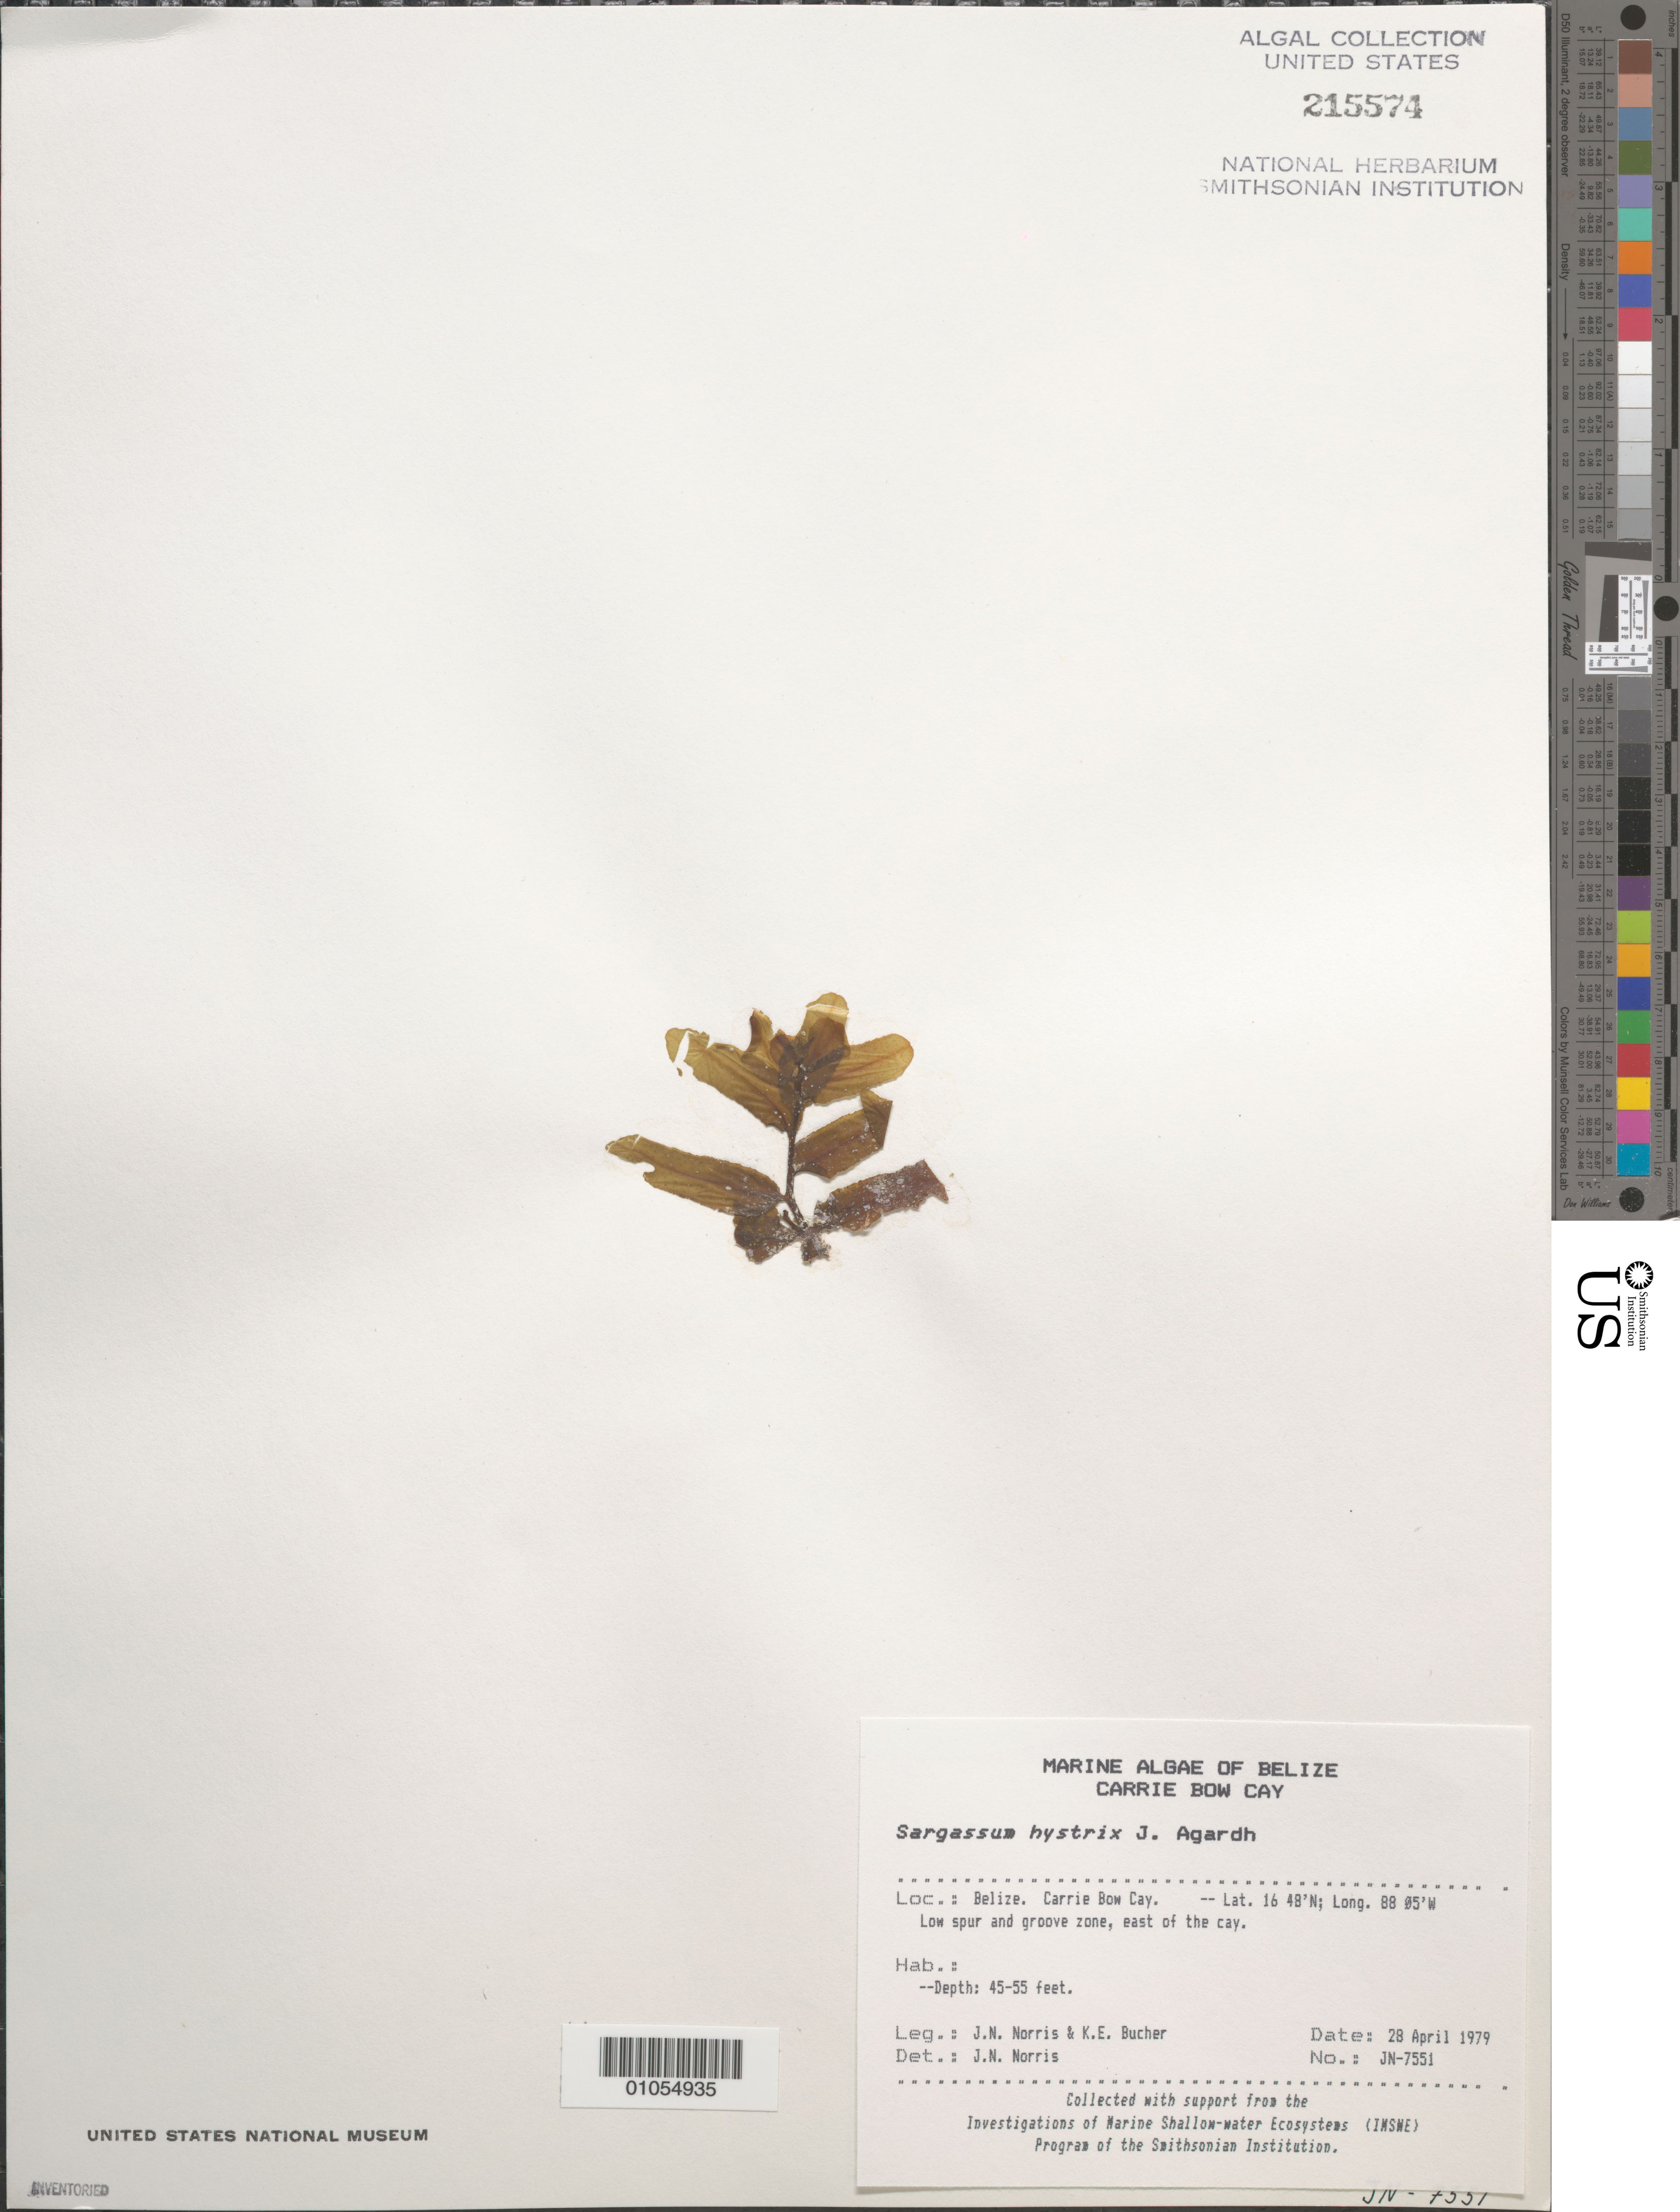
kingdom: Chromista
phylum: Ochrophyta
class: Phaeophyceae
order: Fucales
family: Sargassaceae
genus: Sargassum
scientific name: Sargassum hystrix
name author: J. Agardh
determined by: Norris, James N.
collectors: J. N. Norris & K. E. Bucher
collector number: JN-7551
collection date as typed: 28 Apr 1979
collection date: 1979-04-28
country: Belize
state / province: Stann Creek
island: Carrie Bow Cay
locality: East of Carrie Bow Cay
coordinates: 16 48'N, 88 05'W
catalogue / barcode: US 215574